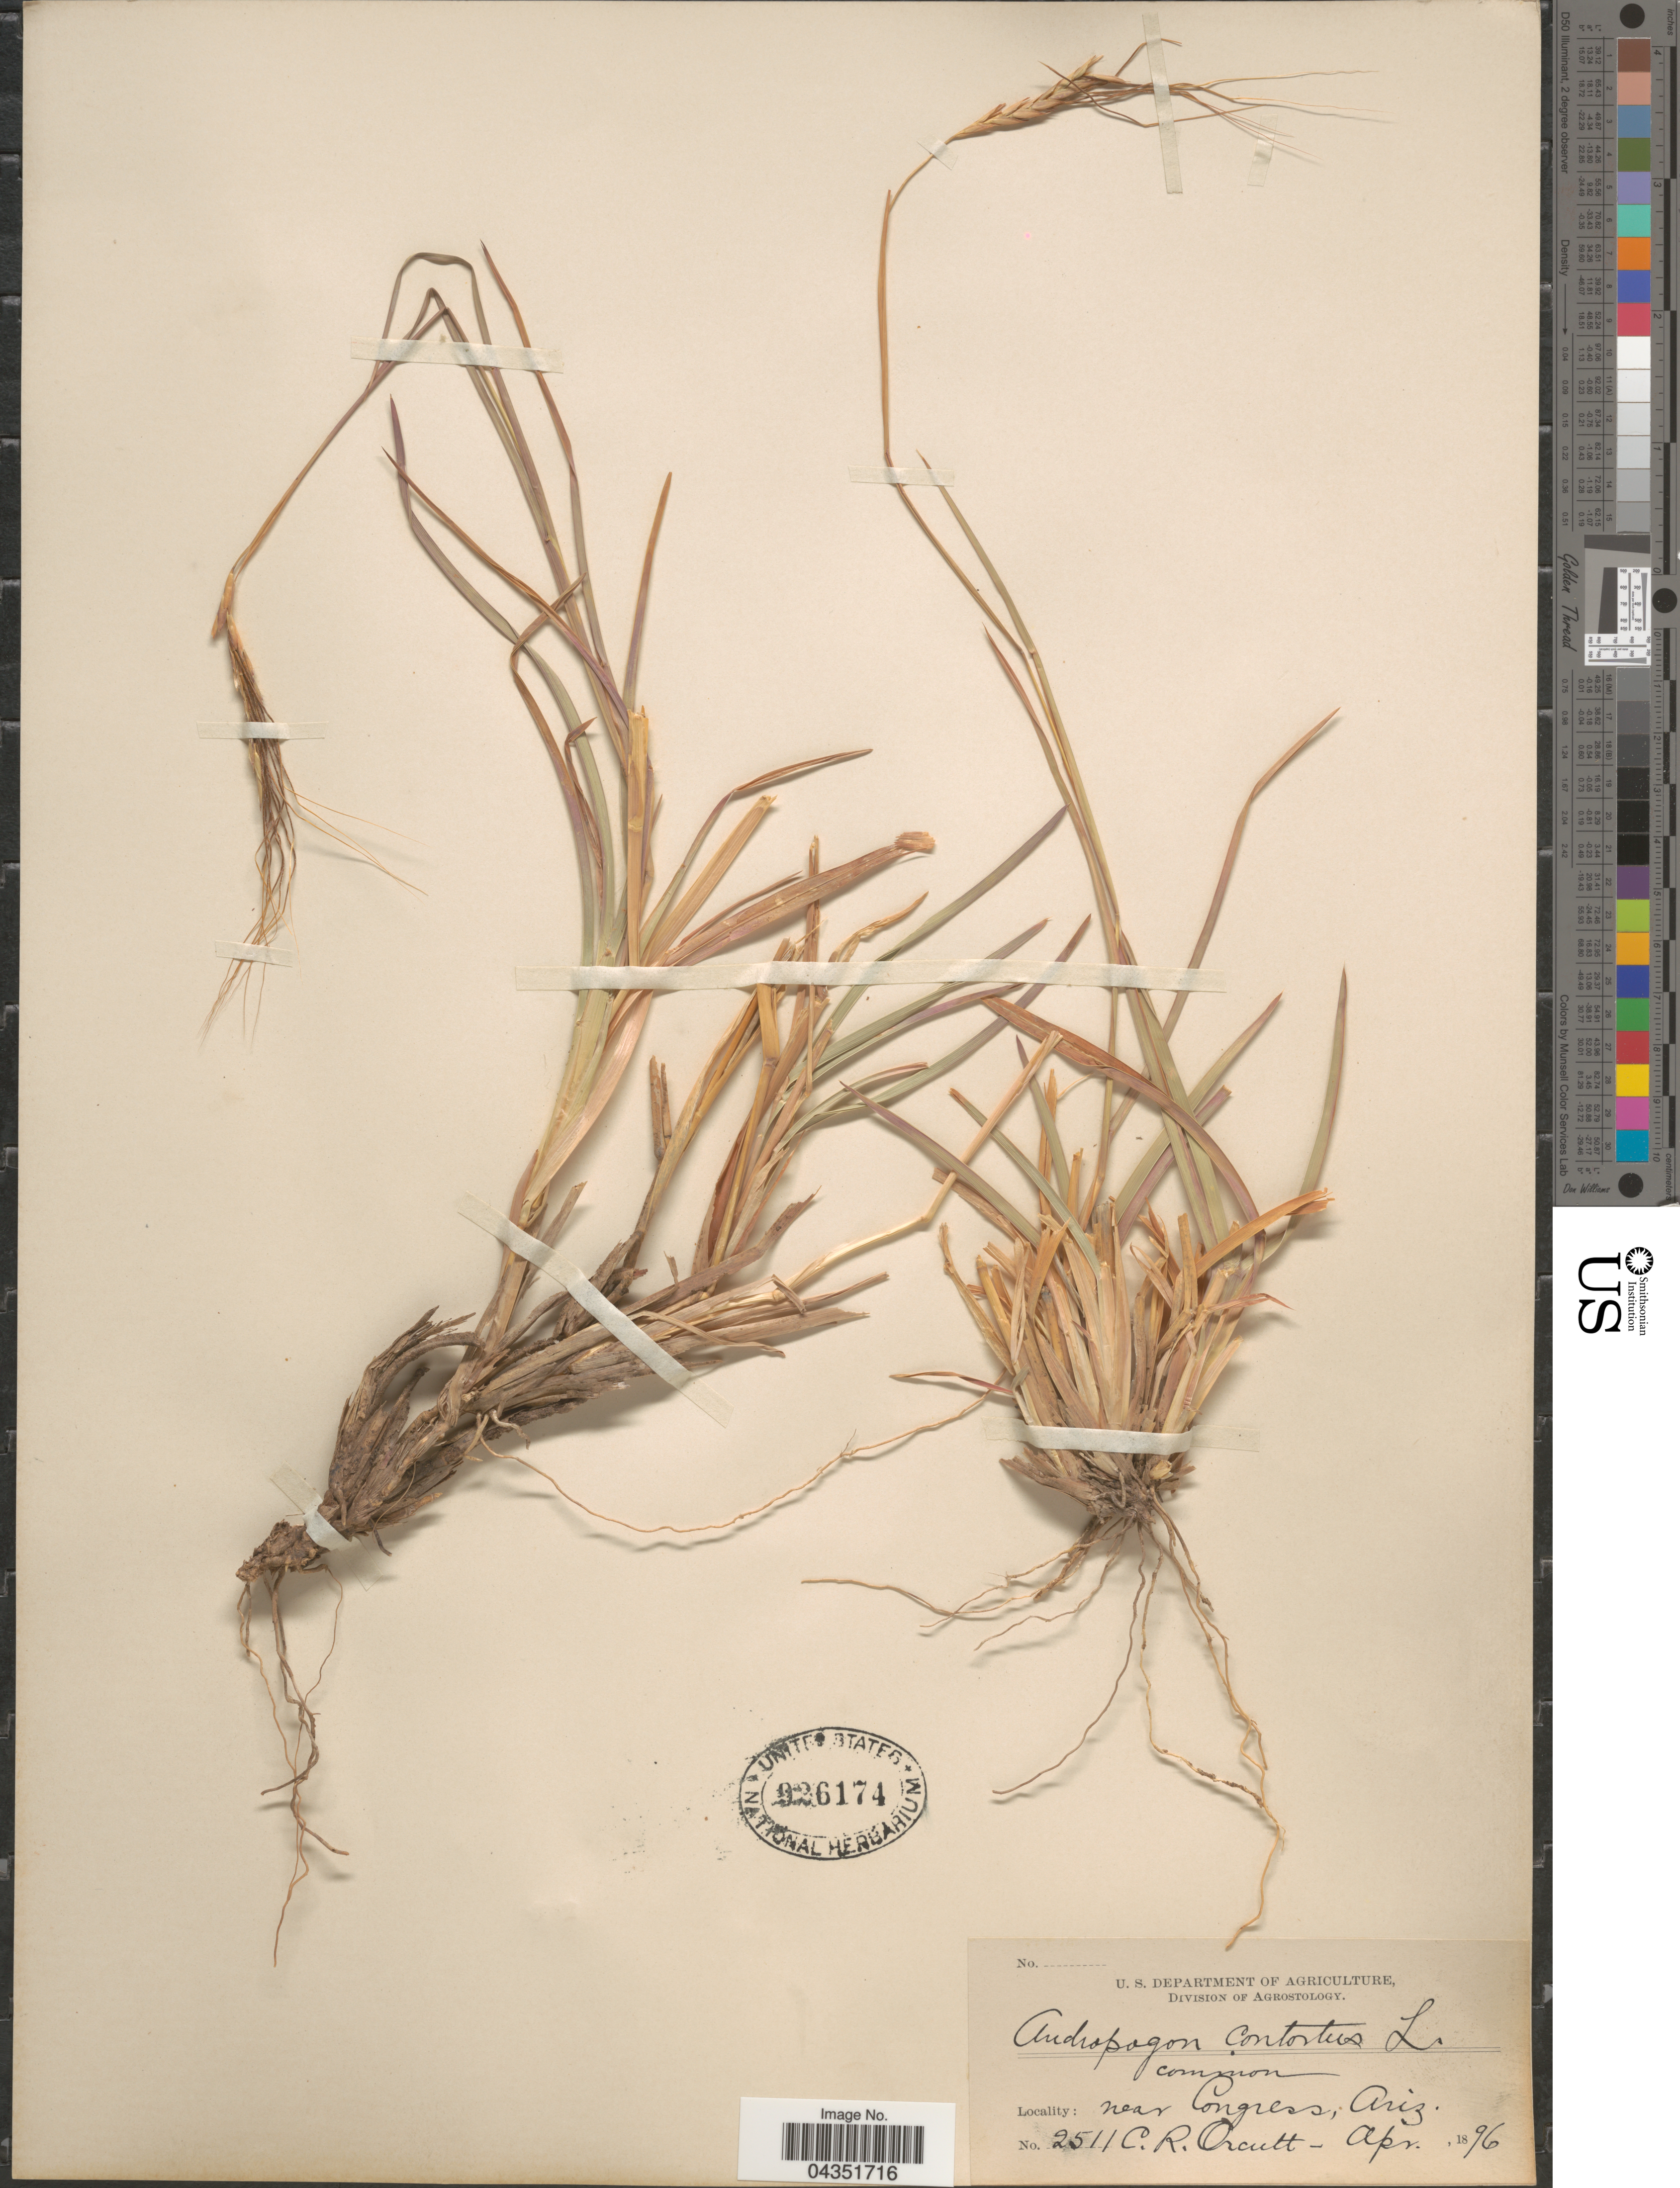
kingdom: Plantae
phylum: Tracheophyta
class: Liliopsida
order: Poales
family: Poaceae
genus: Heteropogon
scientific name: Heteropogon contortus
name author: (L.) P. Beauv. ex Roem. & Schult.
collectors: C. R. Orcutt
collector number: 2511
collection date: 1896-04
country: United States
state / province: Arizona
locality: Common. Near Congress.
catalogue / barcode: US 926174